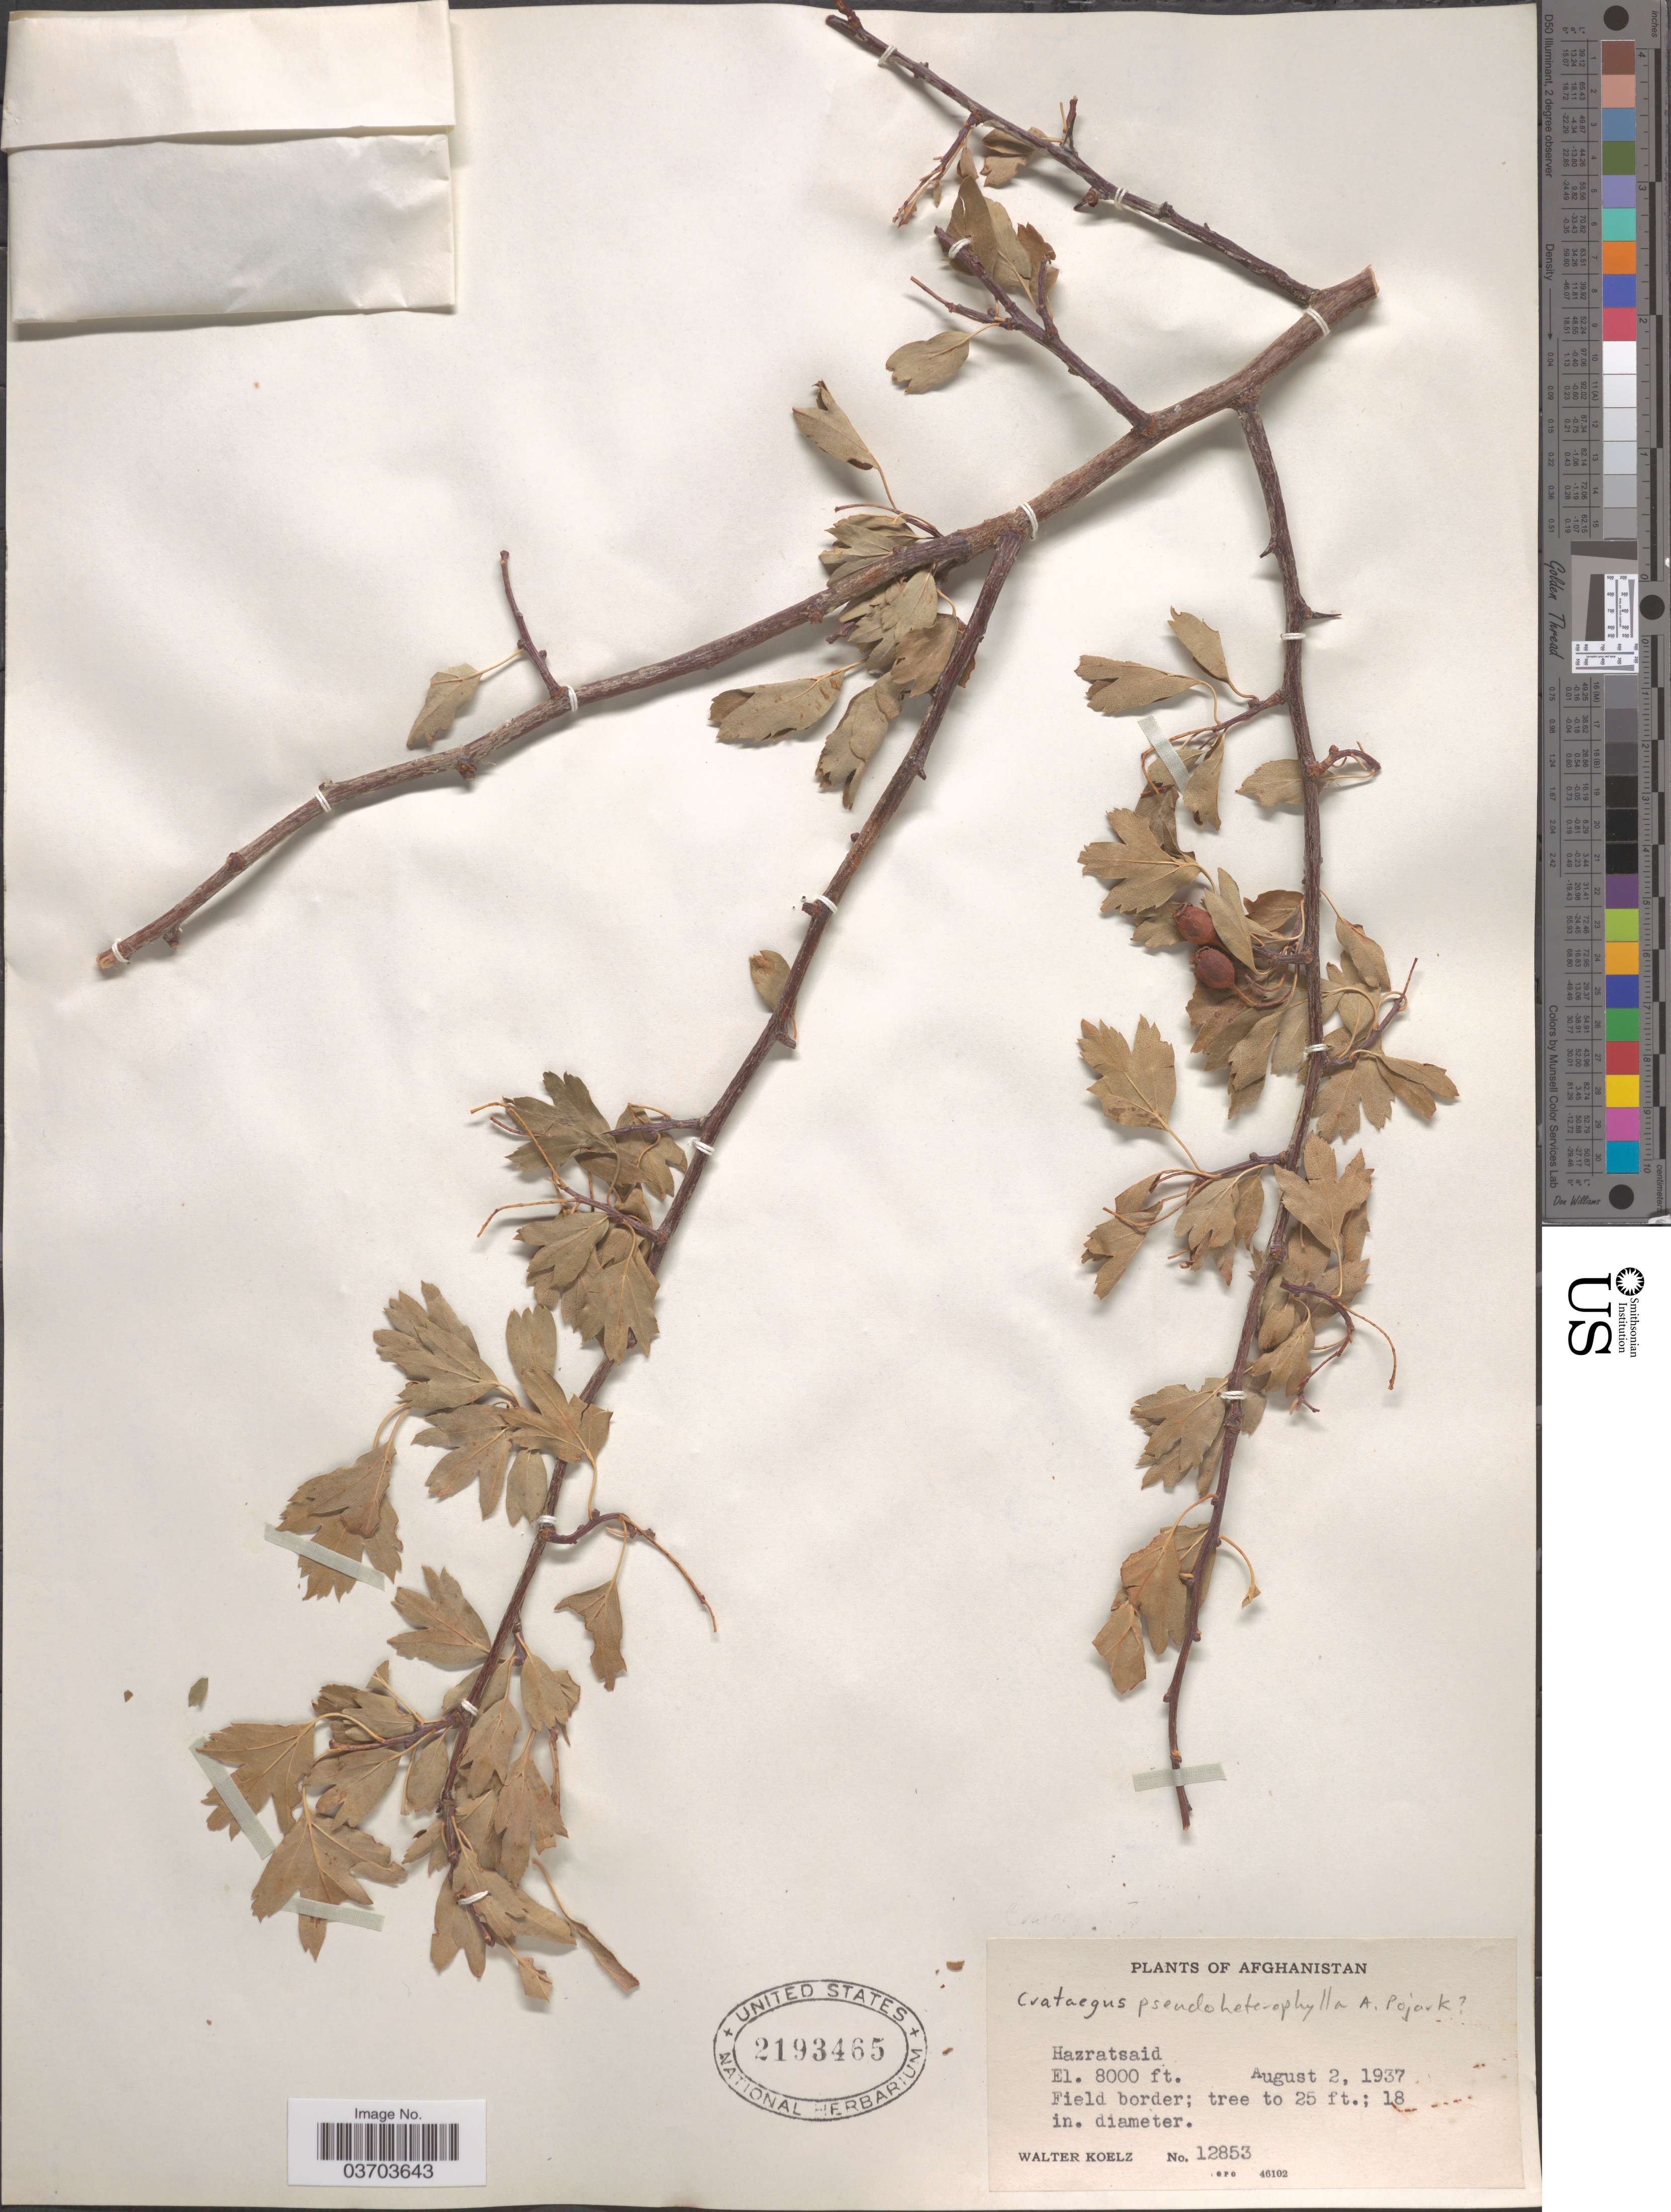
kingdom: Plantae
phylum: Tracheophyta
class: Magnoliopsida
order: Rosales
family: Rosaceae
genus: Crataegus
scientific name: Crataegus pseudoheterophylla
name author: Pojark.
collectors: W. N. Koelz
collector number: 12853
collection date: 1937-08-02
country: Afghanistan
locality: Hazratsaid.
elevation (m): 2438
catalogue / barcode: US 2193465